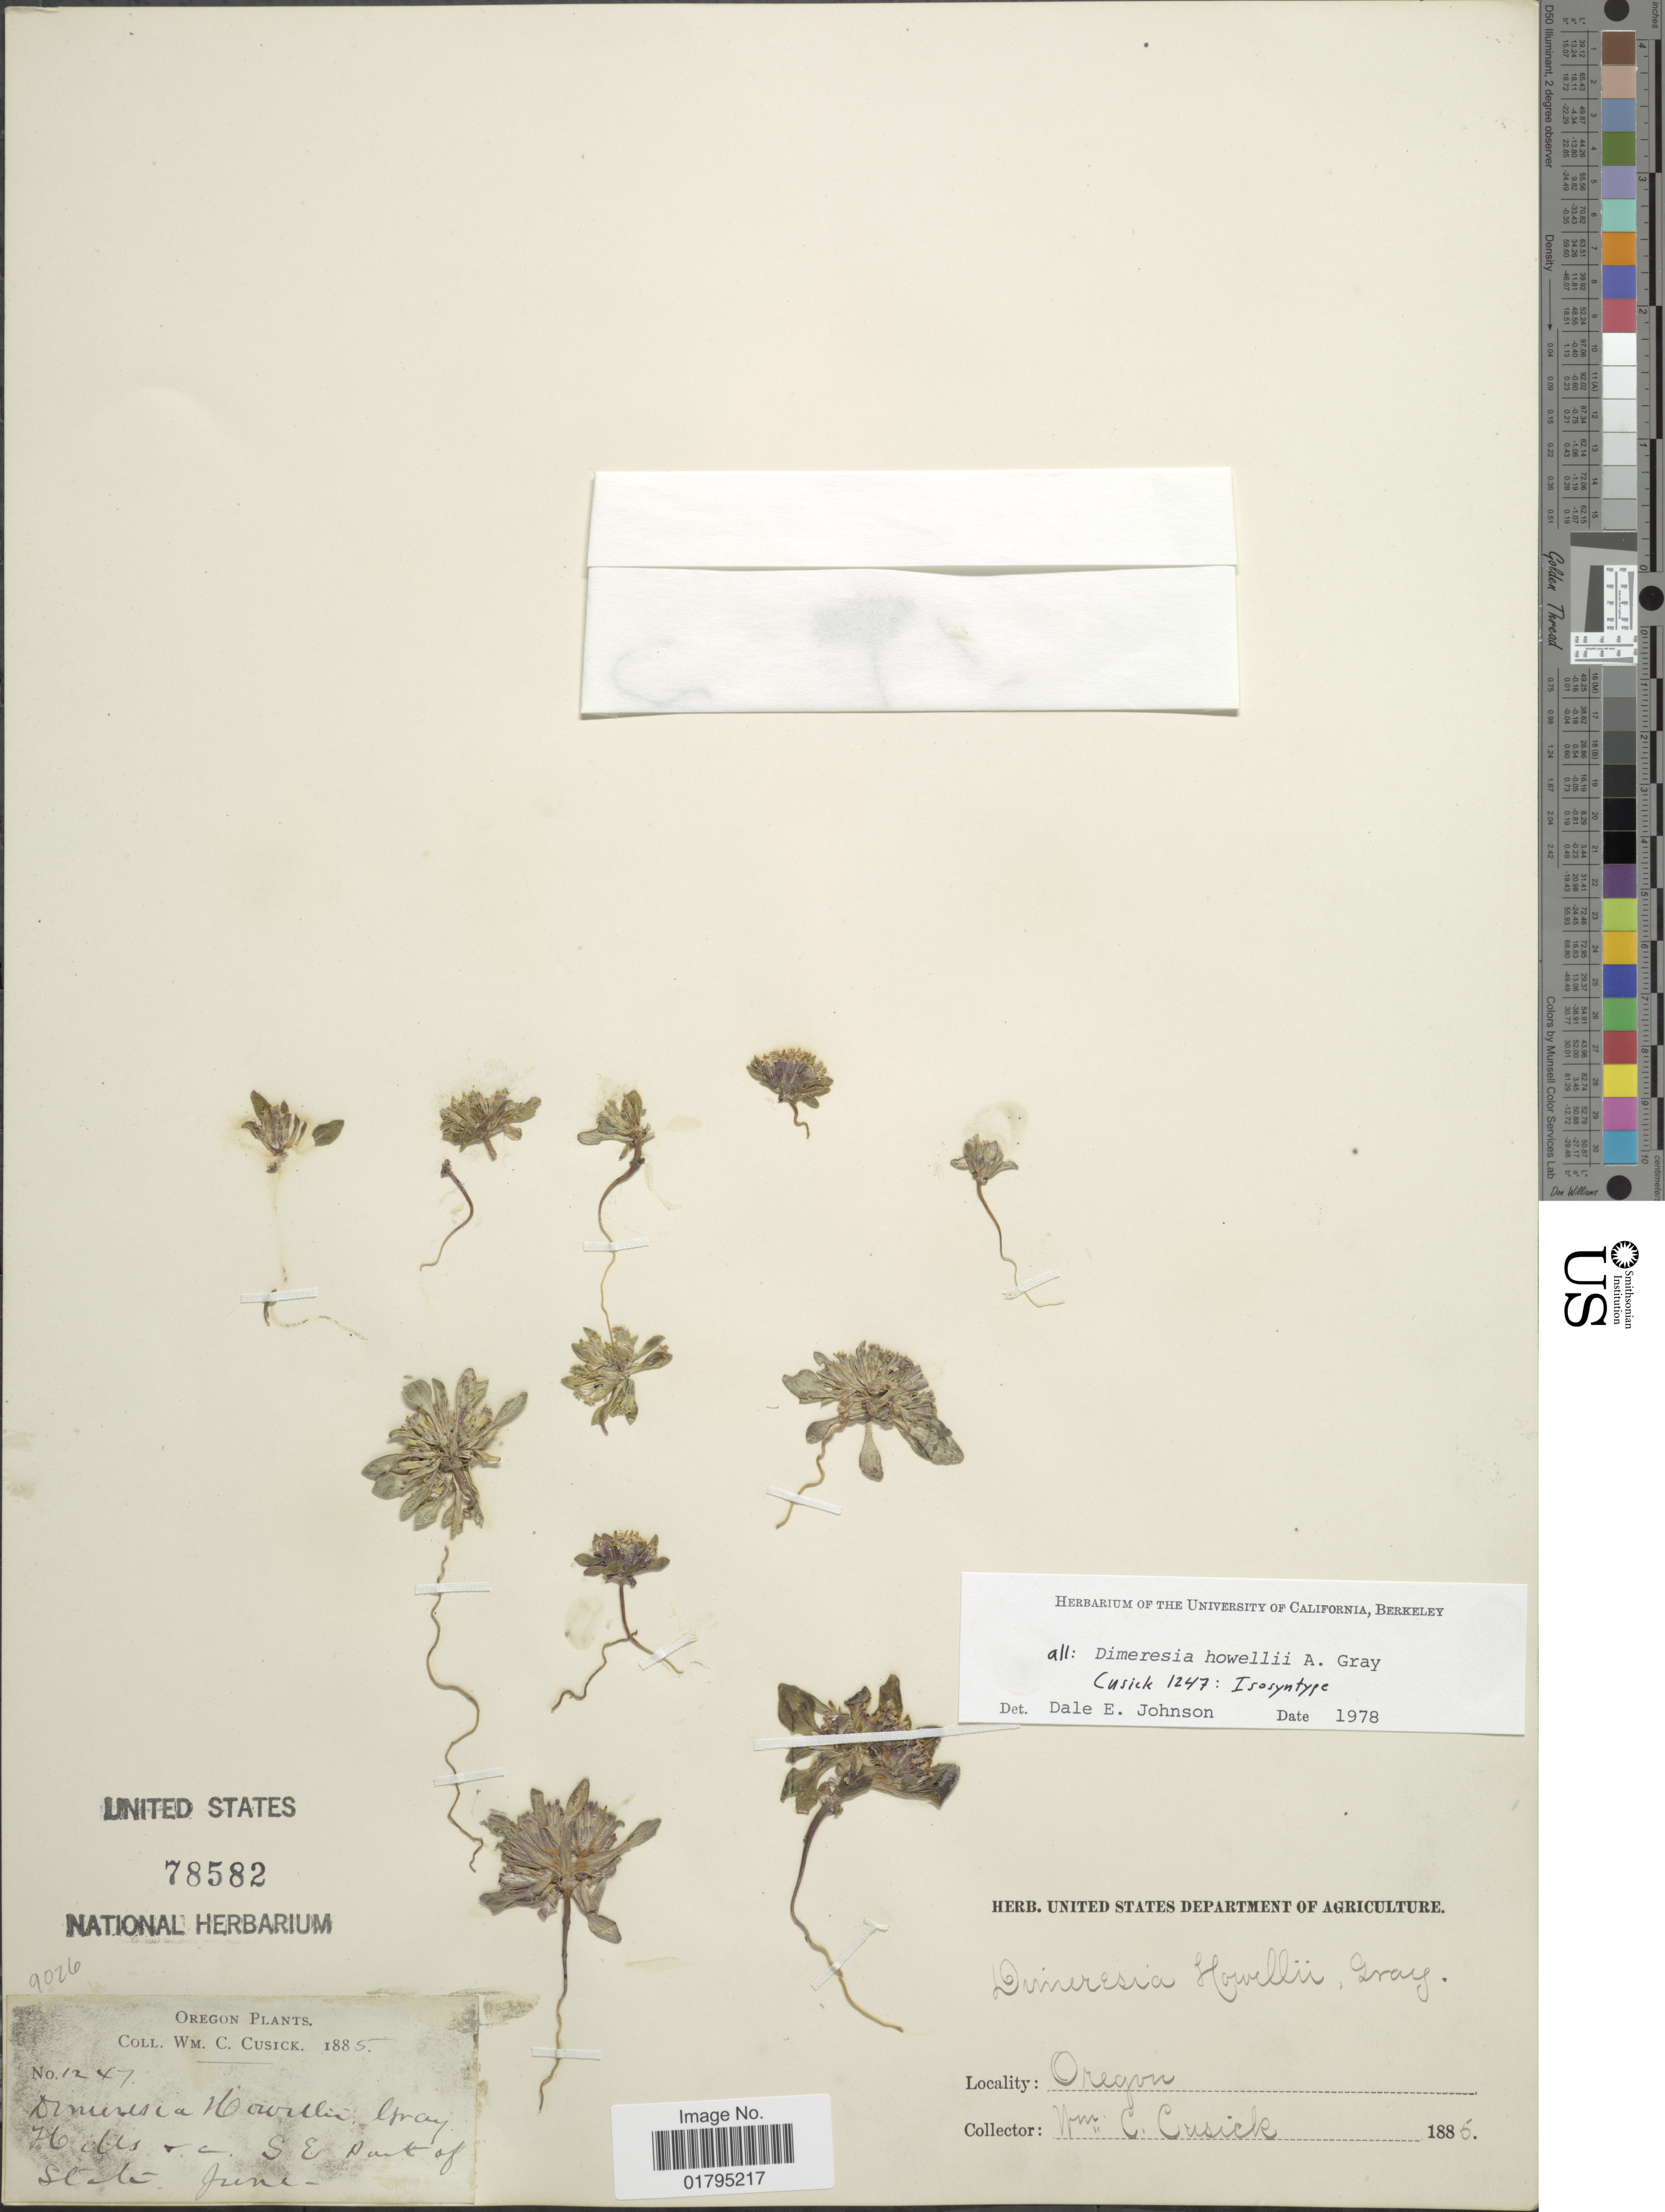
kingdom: Plantae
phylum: Tracheophyta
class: Magnoliopsida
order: Asterales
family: Asteraceae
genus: Dimeresia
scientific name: Dimeresia howellii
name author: A. Gray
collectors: W. C. Cusick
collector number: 1247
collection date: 1885-06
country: United States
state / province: Oregon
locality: Oregon, S.E. part of state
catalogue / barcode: US 78582